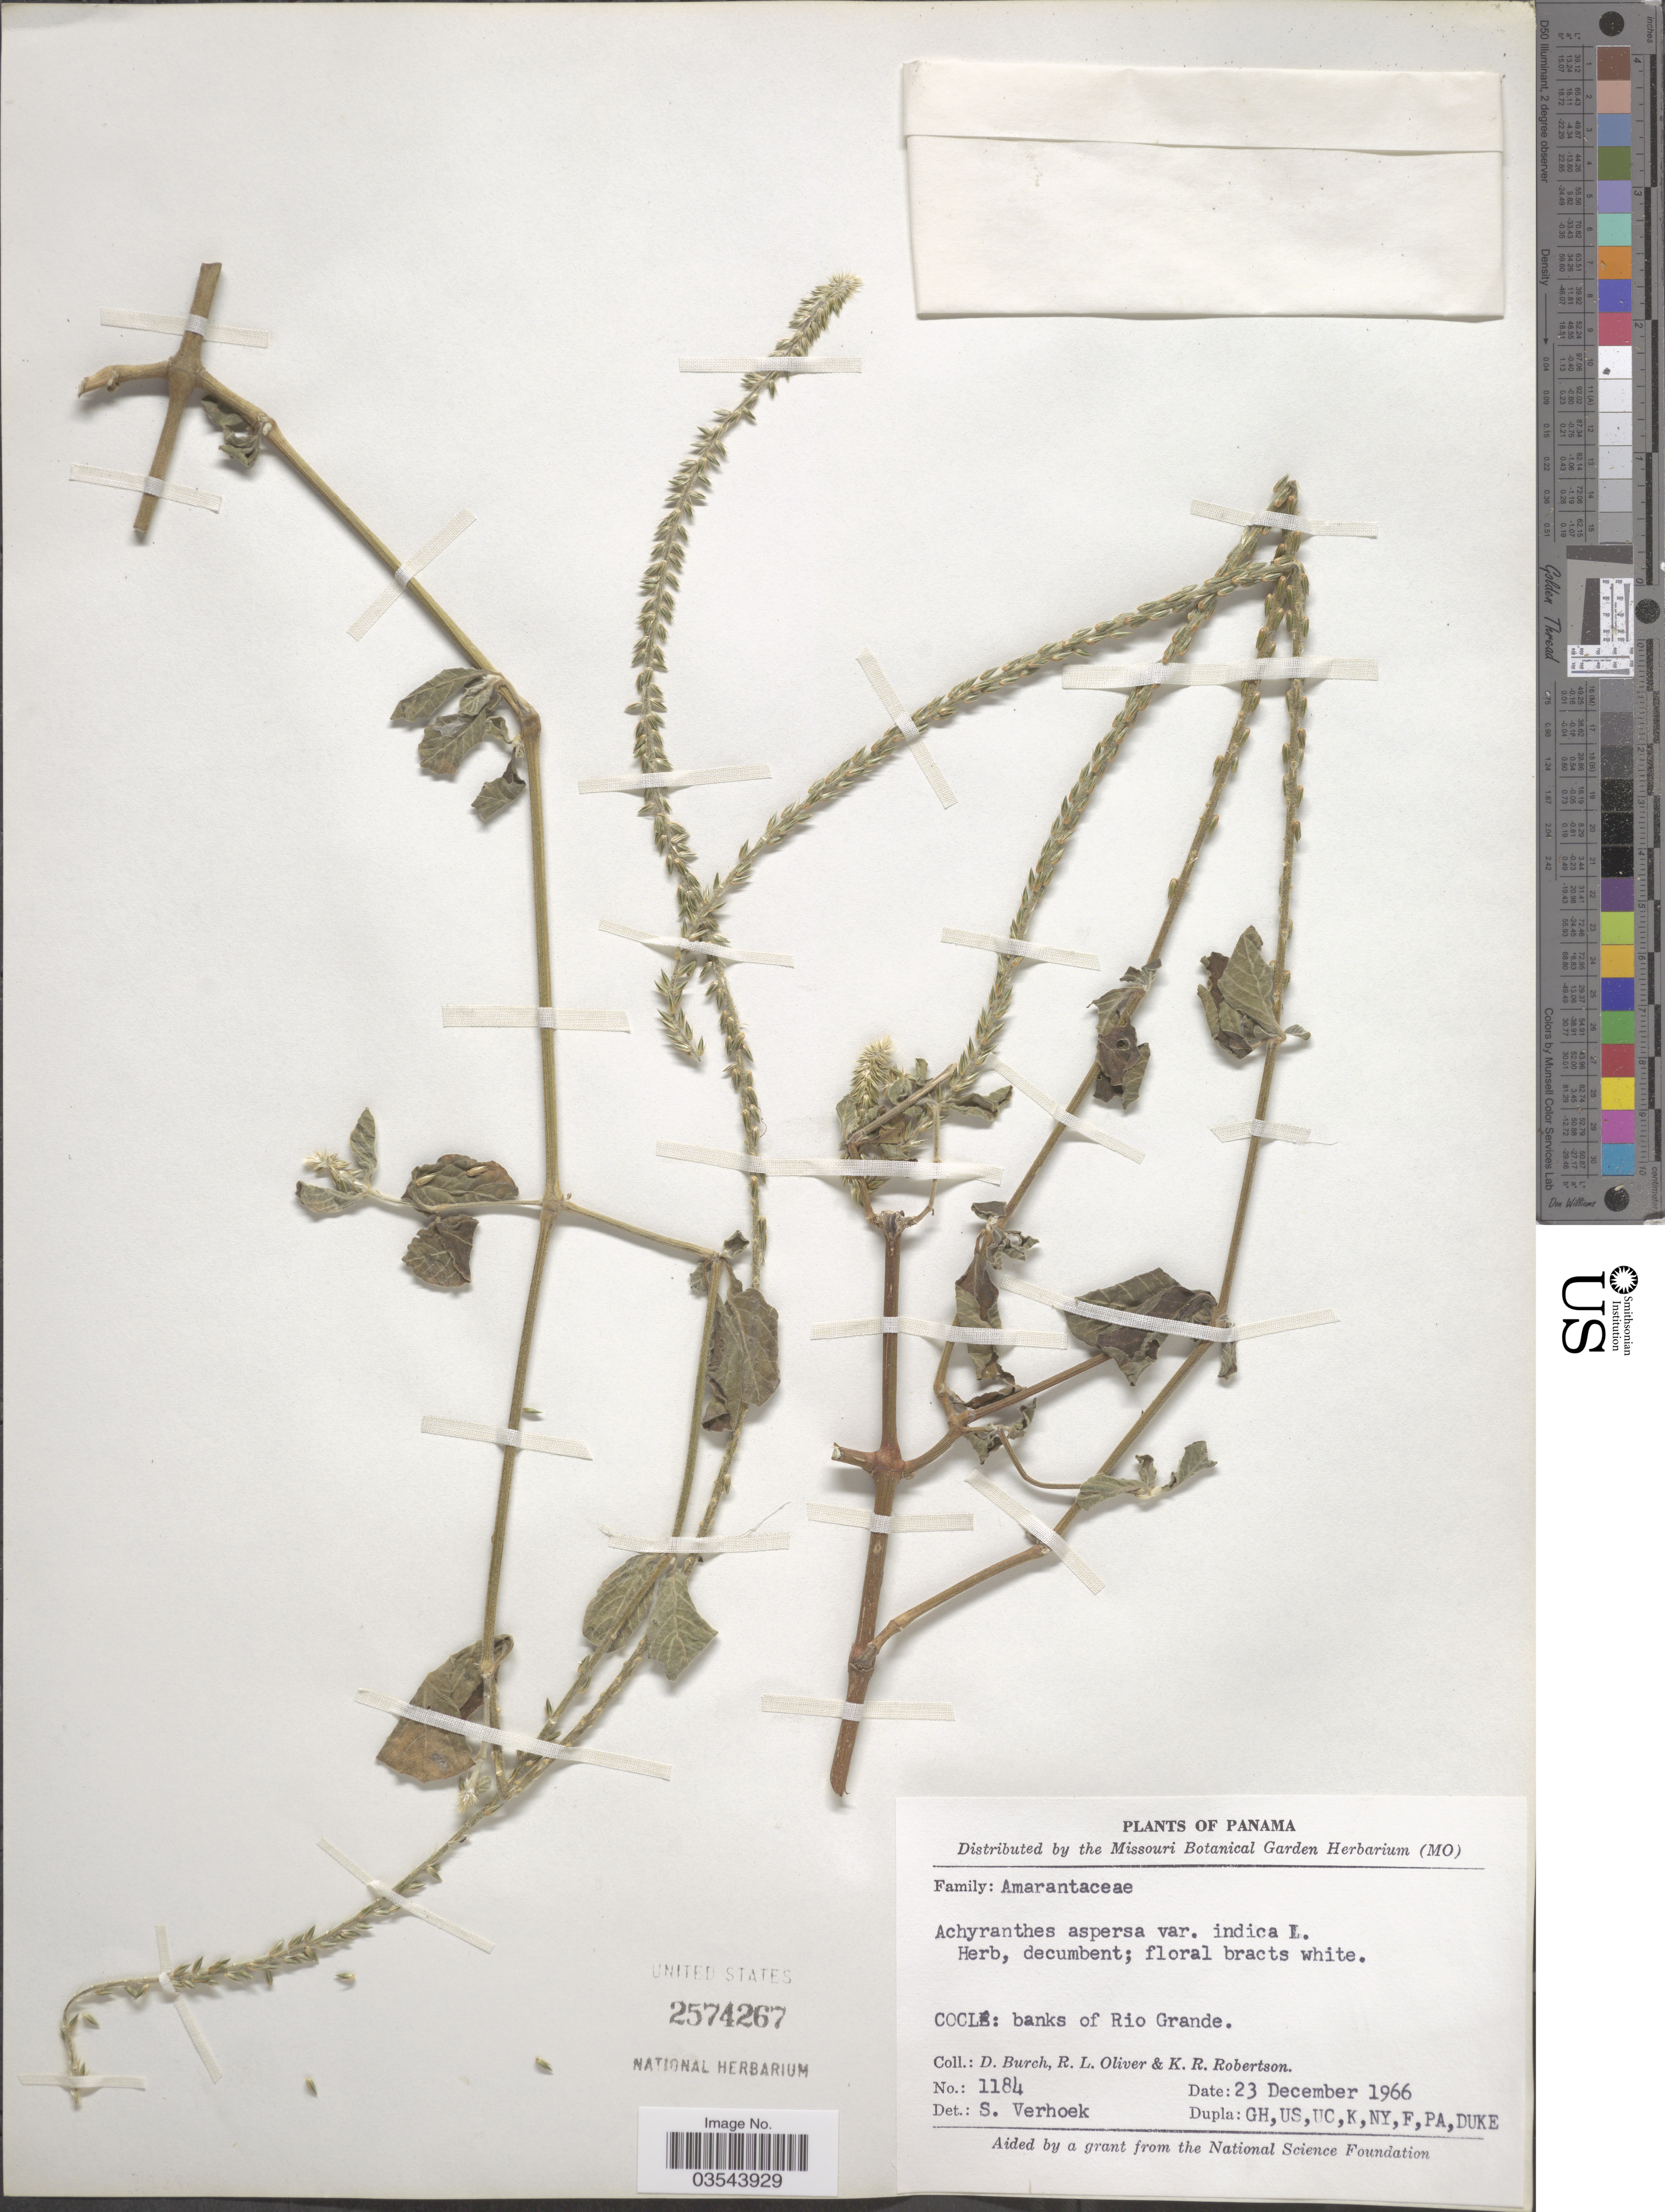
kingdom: Plantae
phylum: Tracheophyta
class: Magnoliopsida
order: Caryophyllales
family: Amaranthaceae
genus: Achyranthes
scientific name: Achyranthes aspera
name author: L.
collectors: D. Burch, R. Oliver & K. Robertson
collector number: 1184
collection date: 1966-12-23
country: Panama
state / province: Coclé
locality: Banks of Rio Grande.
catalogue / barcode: US 2574267